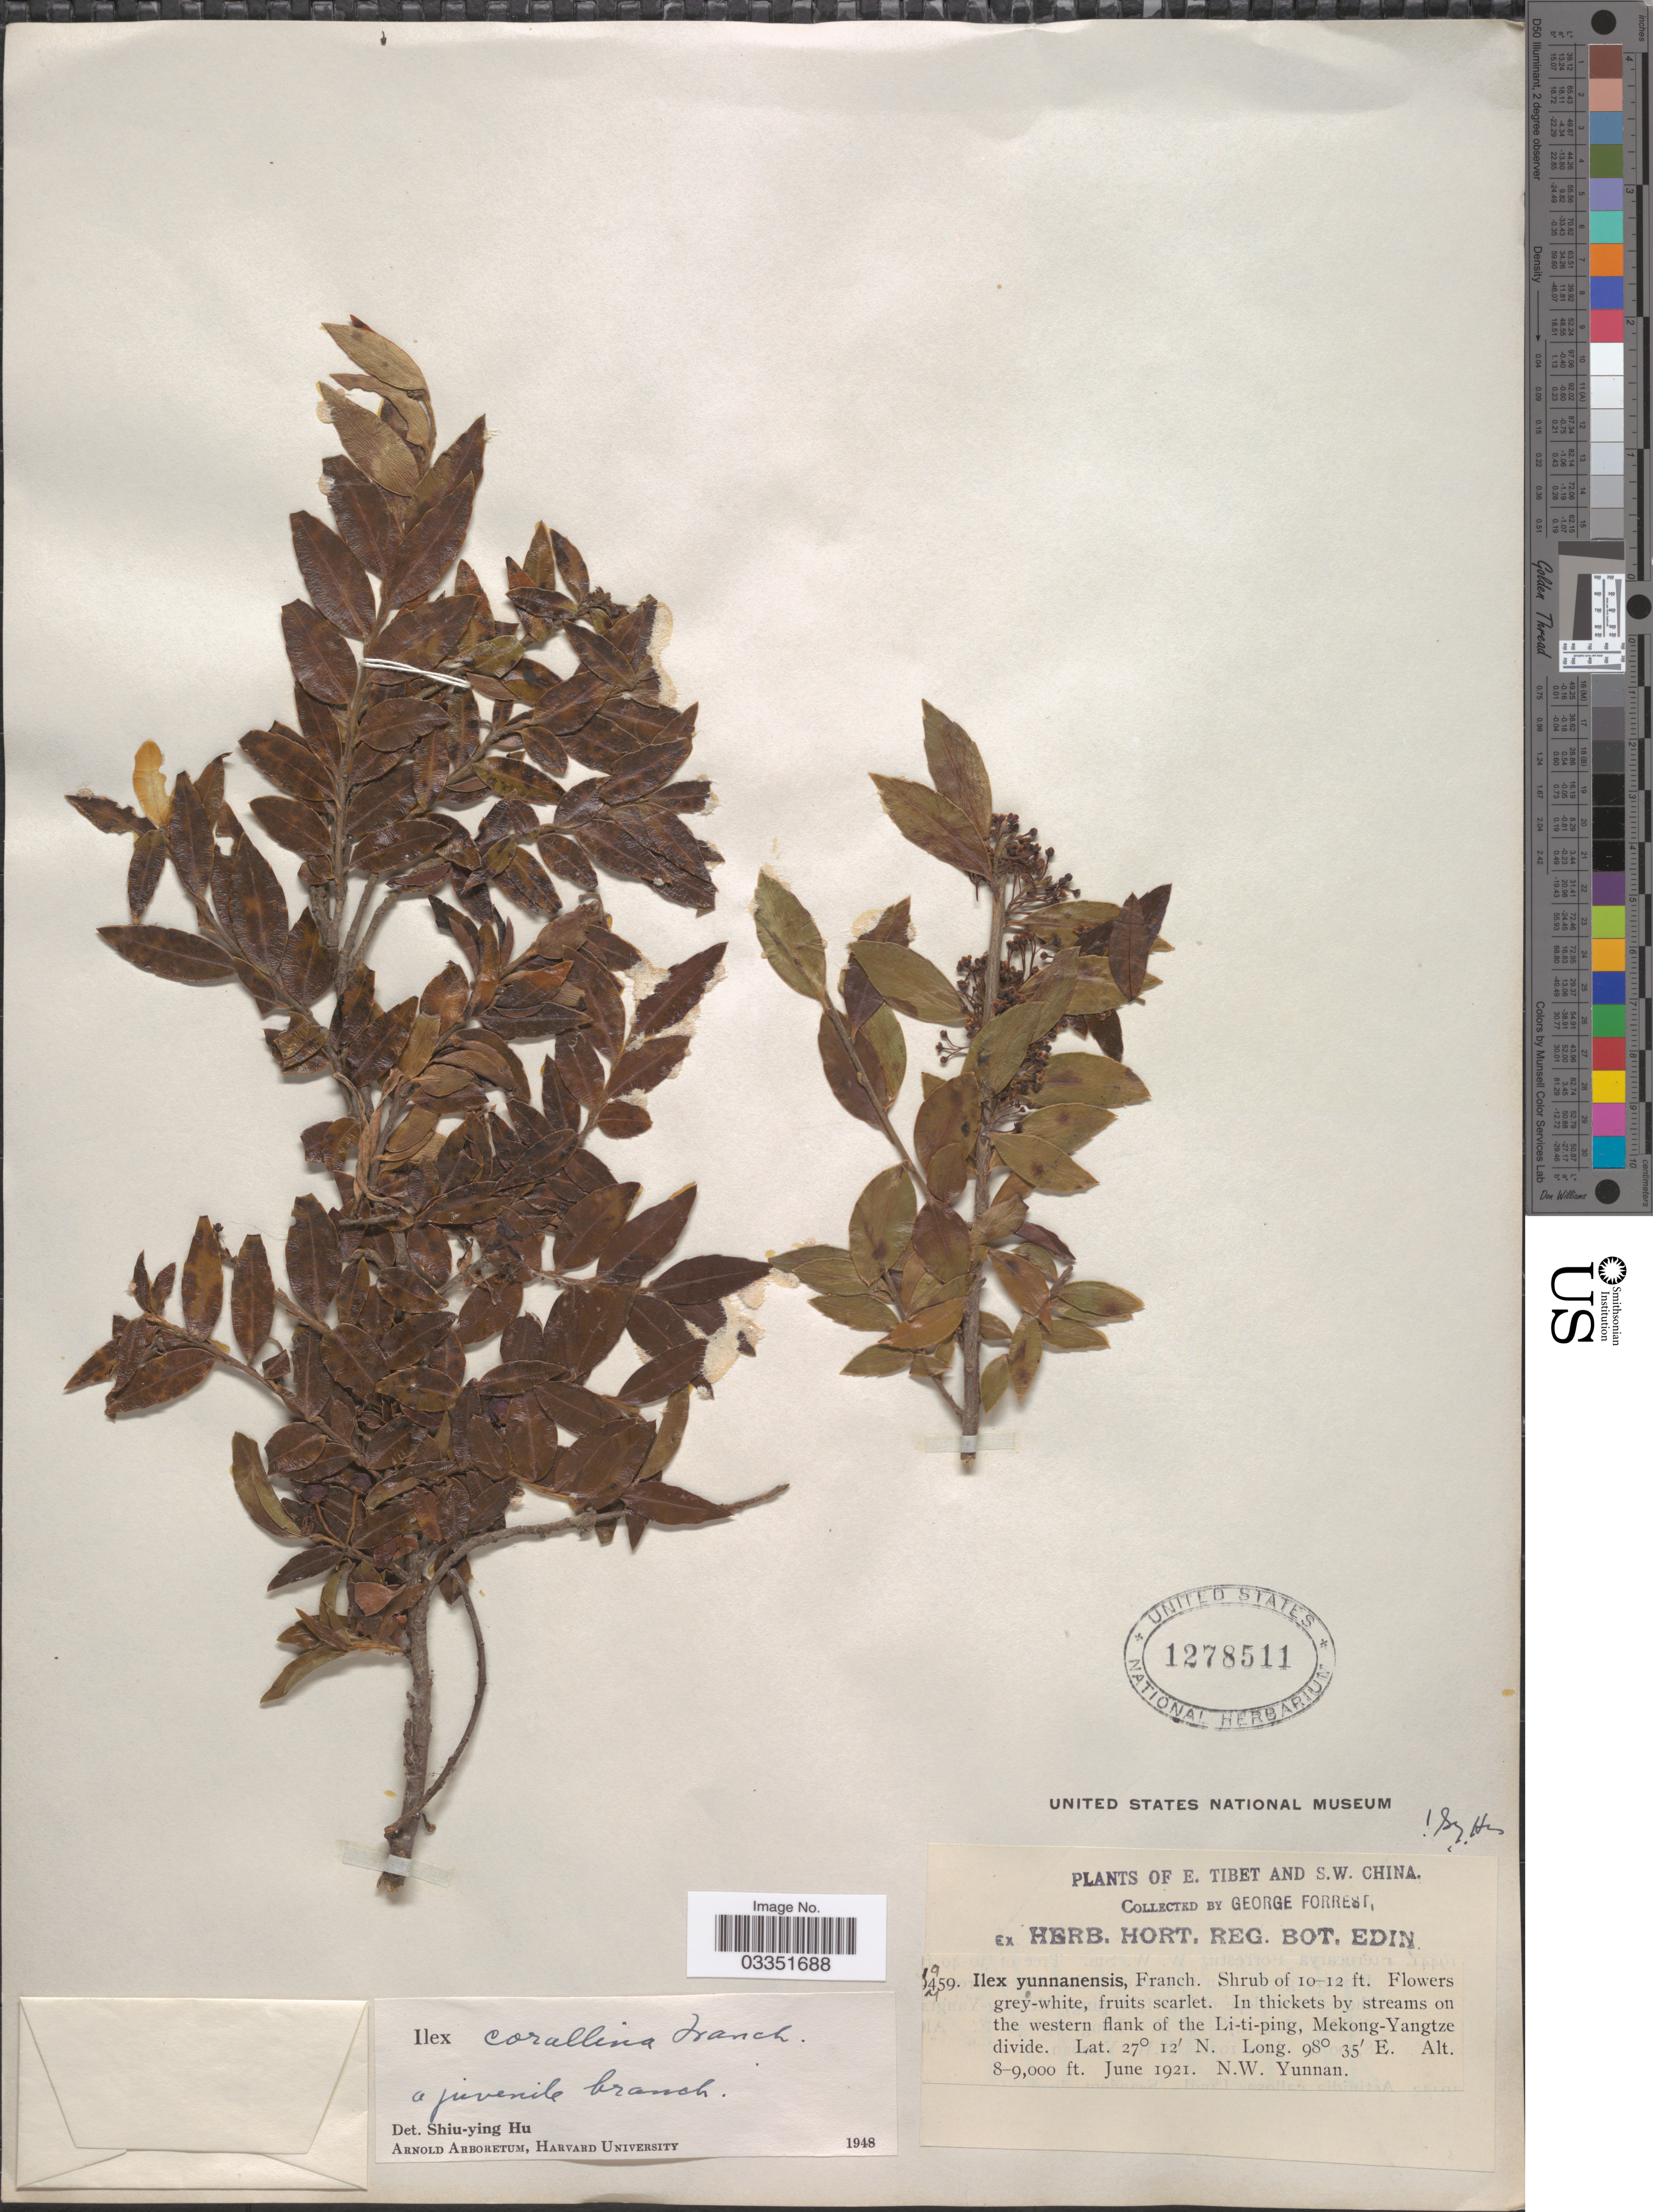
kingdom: Plantae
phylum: Tracheophyta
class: Magnoliopsida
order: Aquifoliales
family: Aquifoliaceae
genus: Ilex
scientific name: Ilex corallina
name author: Franch.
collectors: G. Forrest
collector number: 9459*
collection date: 1921-06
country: China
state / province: Yunnan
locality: S.W. China. In thickets by streams on the western flank of the Li-ti-ping, Mekong-Yangtze divide. N.W. Yunnan.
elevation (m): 2438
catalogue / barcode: US 1278511